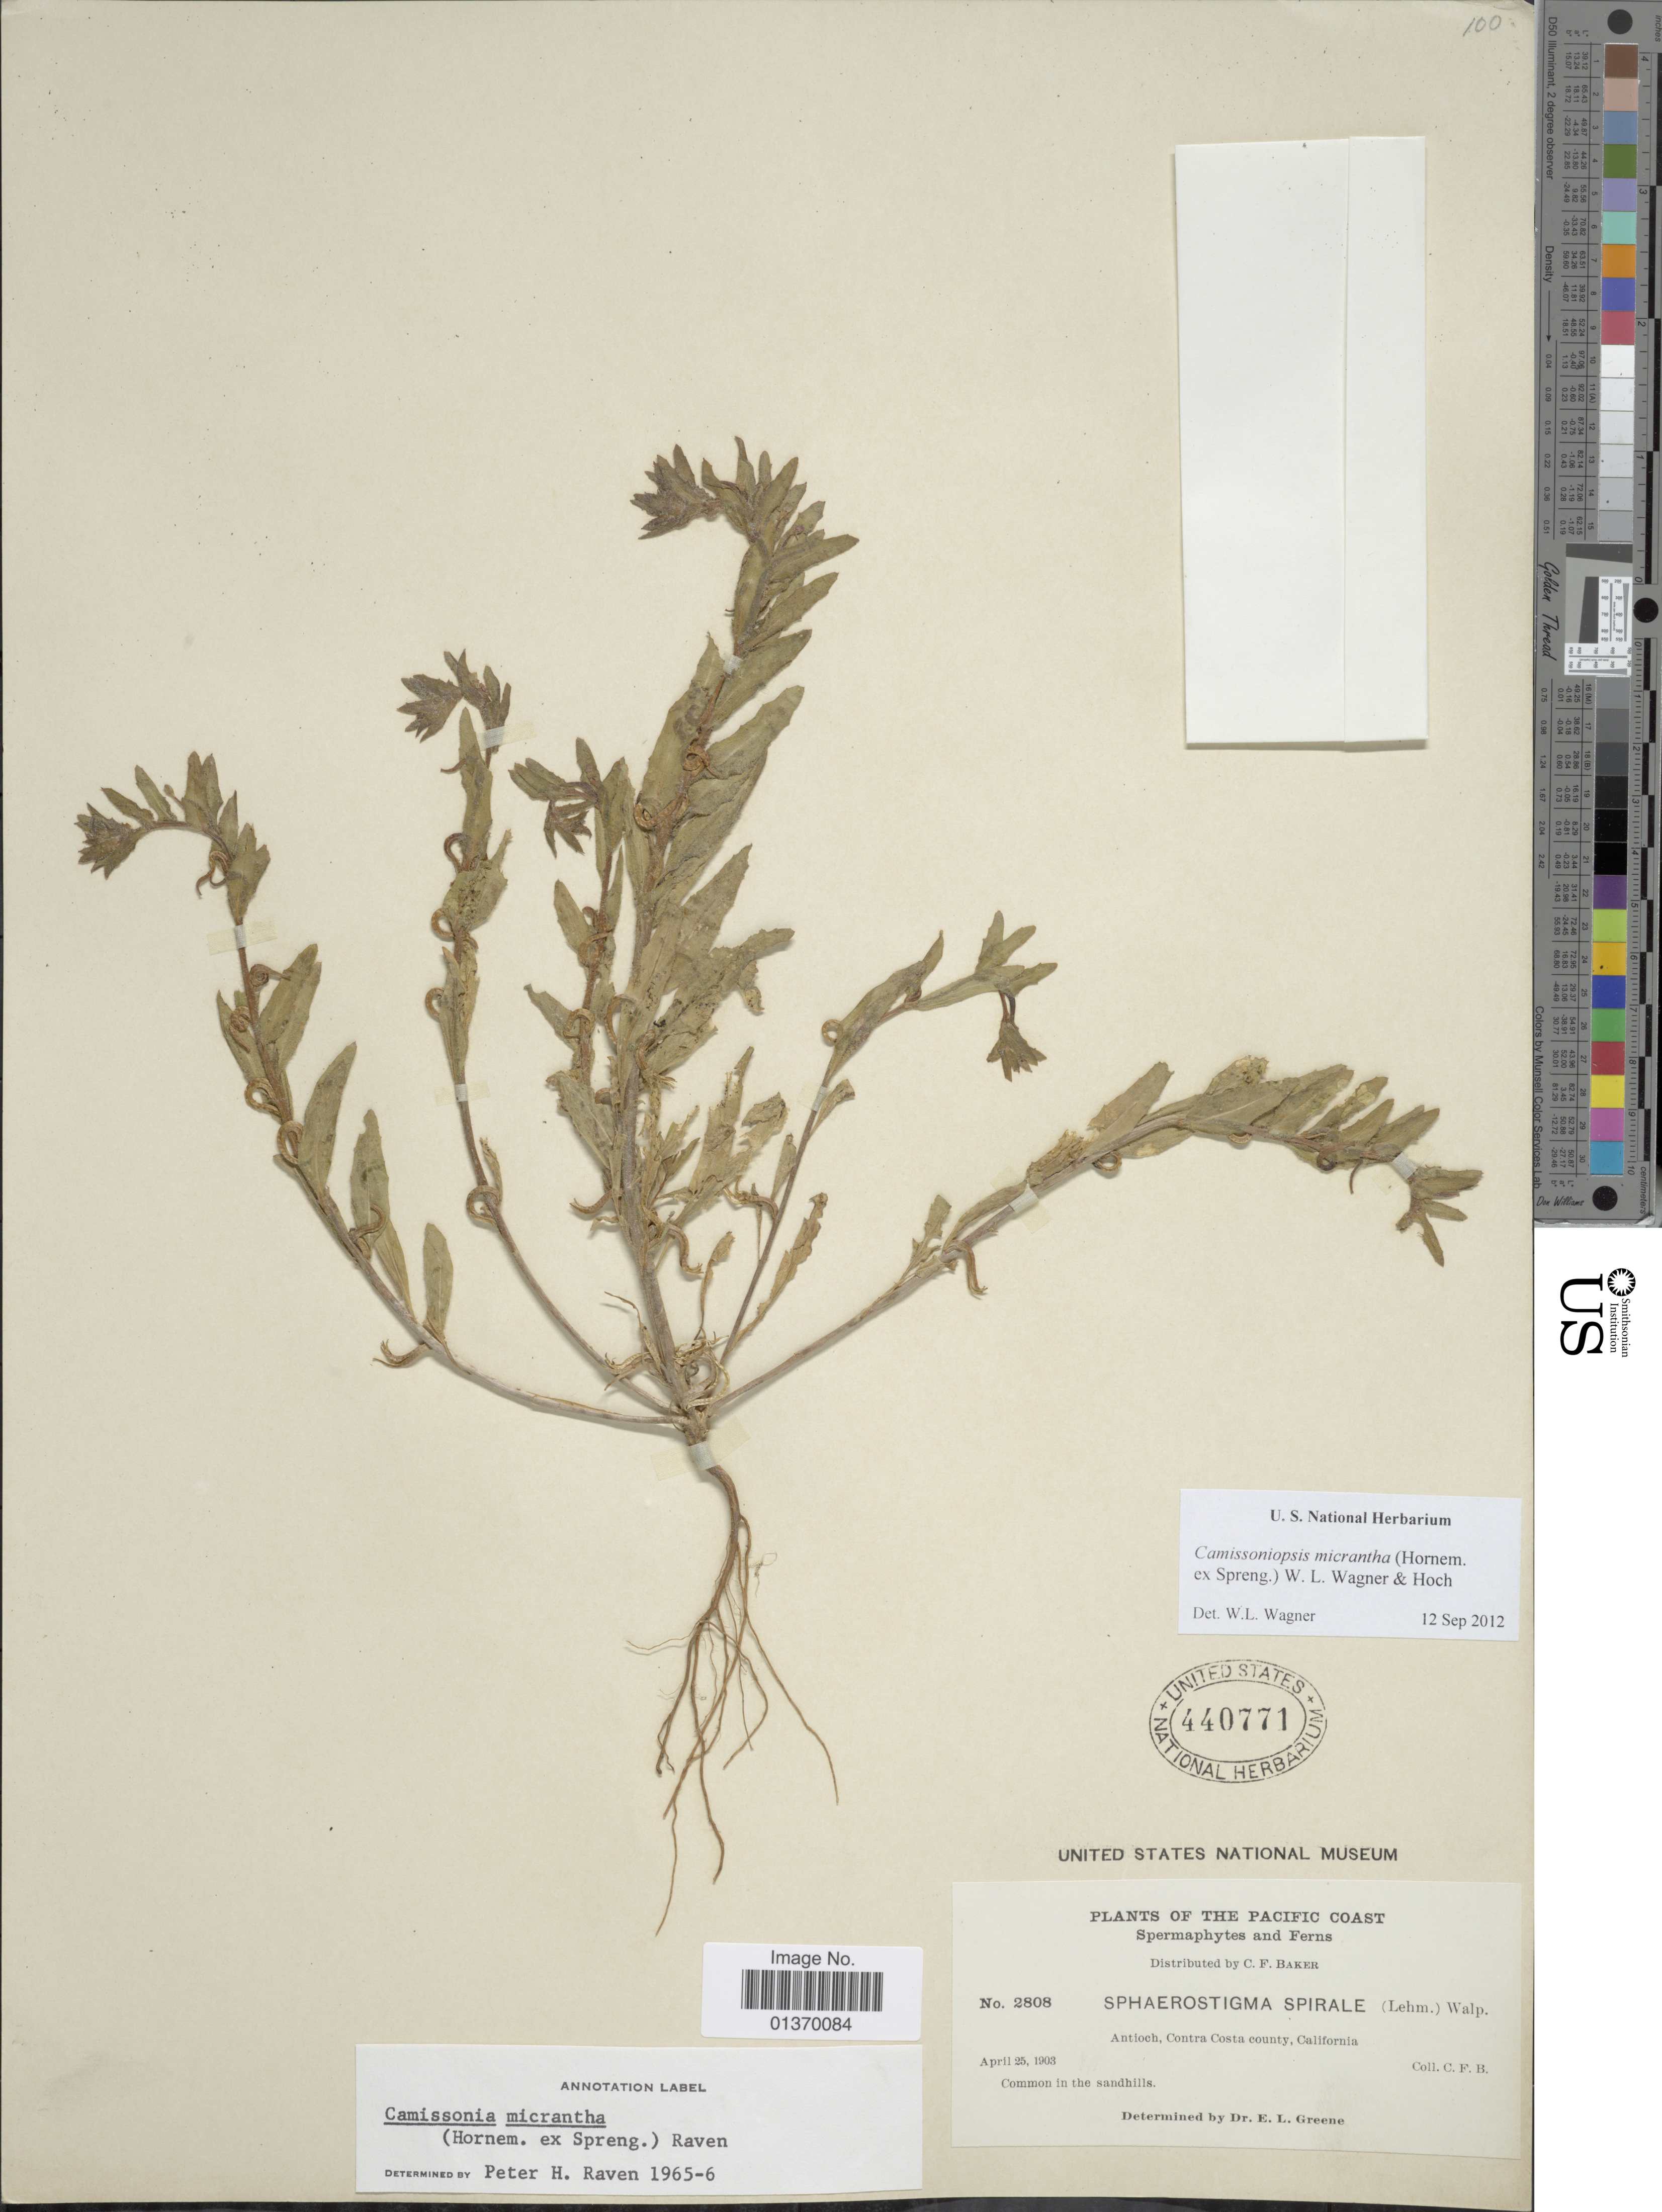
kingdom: Plantae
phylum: Tracheophyta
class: Magnoliopsida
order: Myrtales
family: Onagraceae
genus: Camissoniopsis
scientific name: Camissoniopsis micrantha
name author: (Hornem. ex Spreng.) W.L. Wagner & Hoch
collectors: C. F. Baker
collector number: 2808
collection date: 1903-04-25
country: United States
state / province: California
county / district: Contra Costa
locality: The Pacific Coast, Antioch, Contra Costa county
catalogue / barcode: US 440771